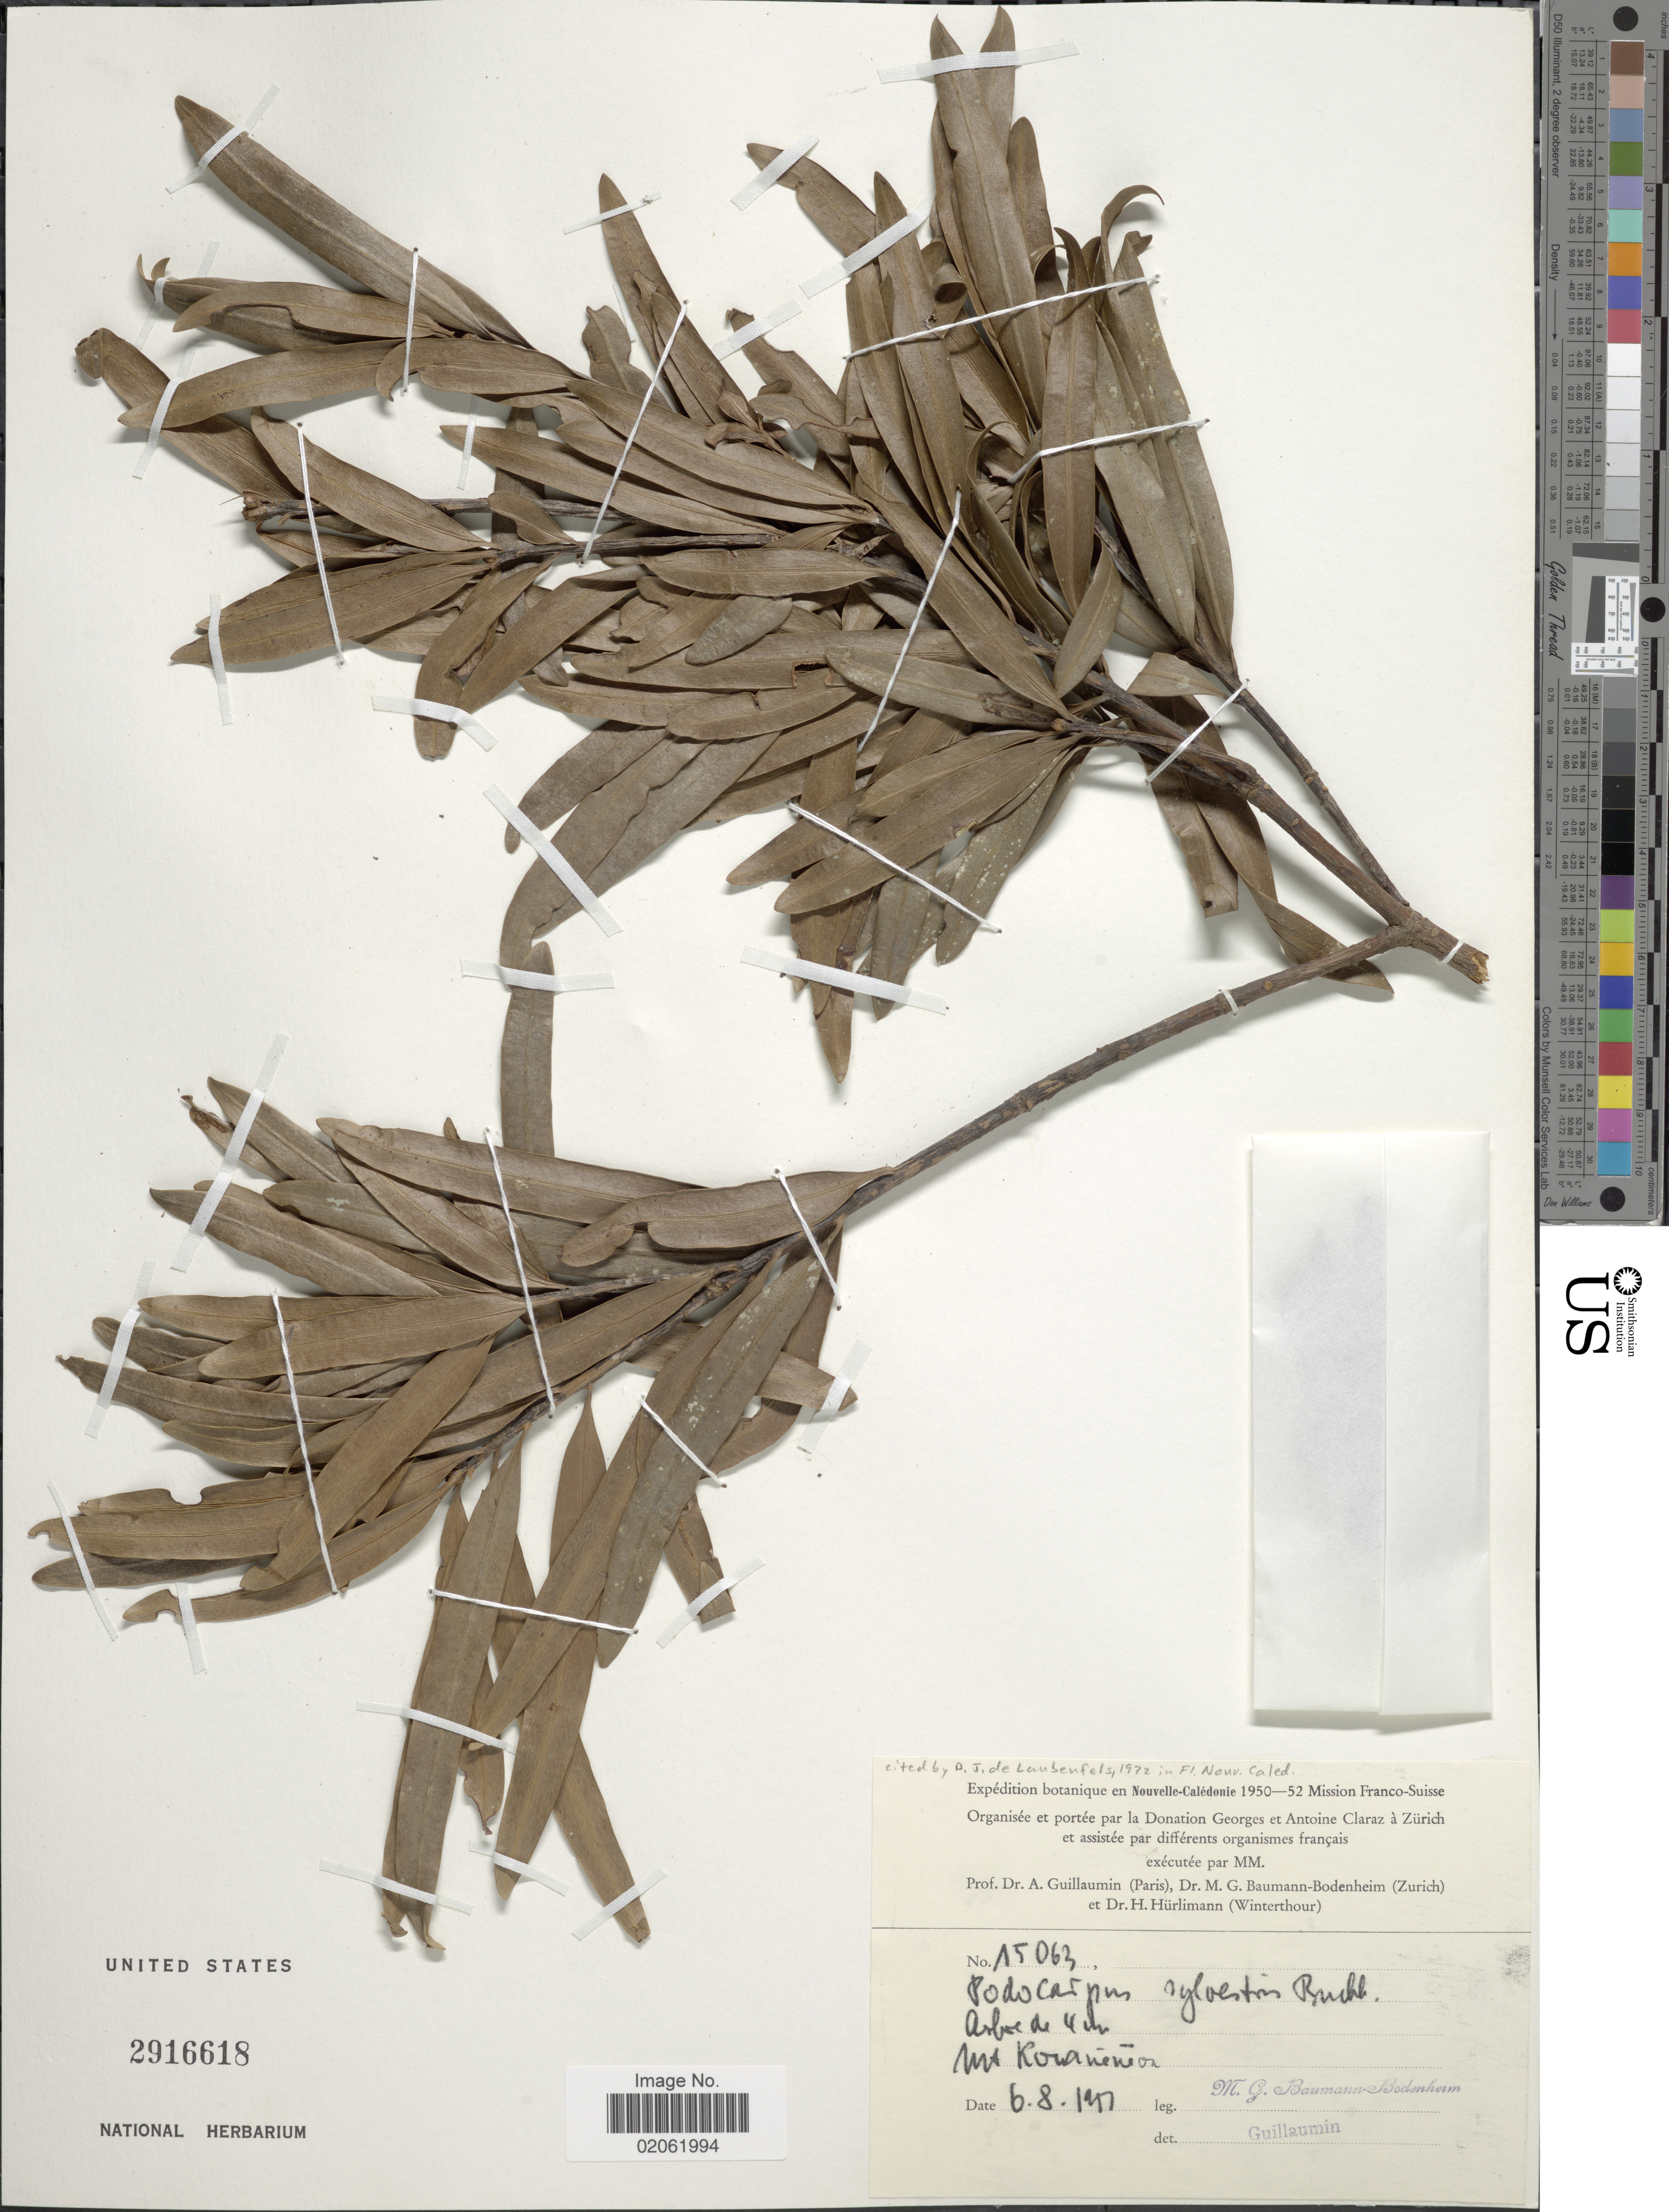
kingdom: Plantae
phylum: Tracheophyta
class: Pinopsida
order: Pinales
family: Podocarpaceae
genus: Podocarpus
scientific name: Podocarpus sylvestris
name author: J. Buchholz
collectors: M. G. Baumann-Bodenheim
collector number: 15063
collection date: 1951-08-06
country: New Caledonia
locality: Mt Rorawnn [illegible text] [interpreted]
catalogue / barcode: US 2916618